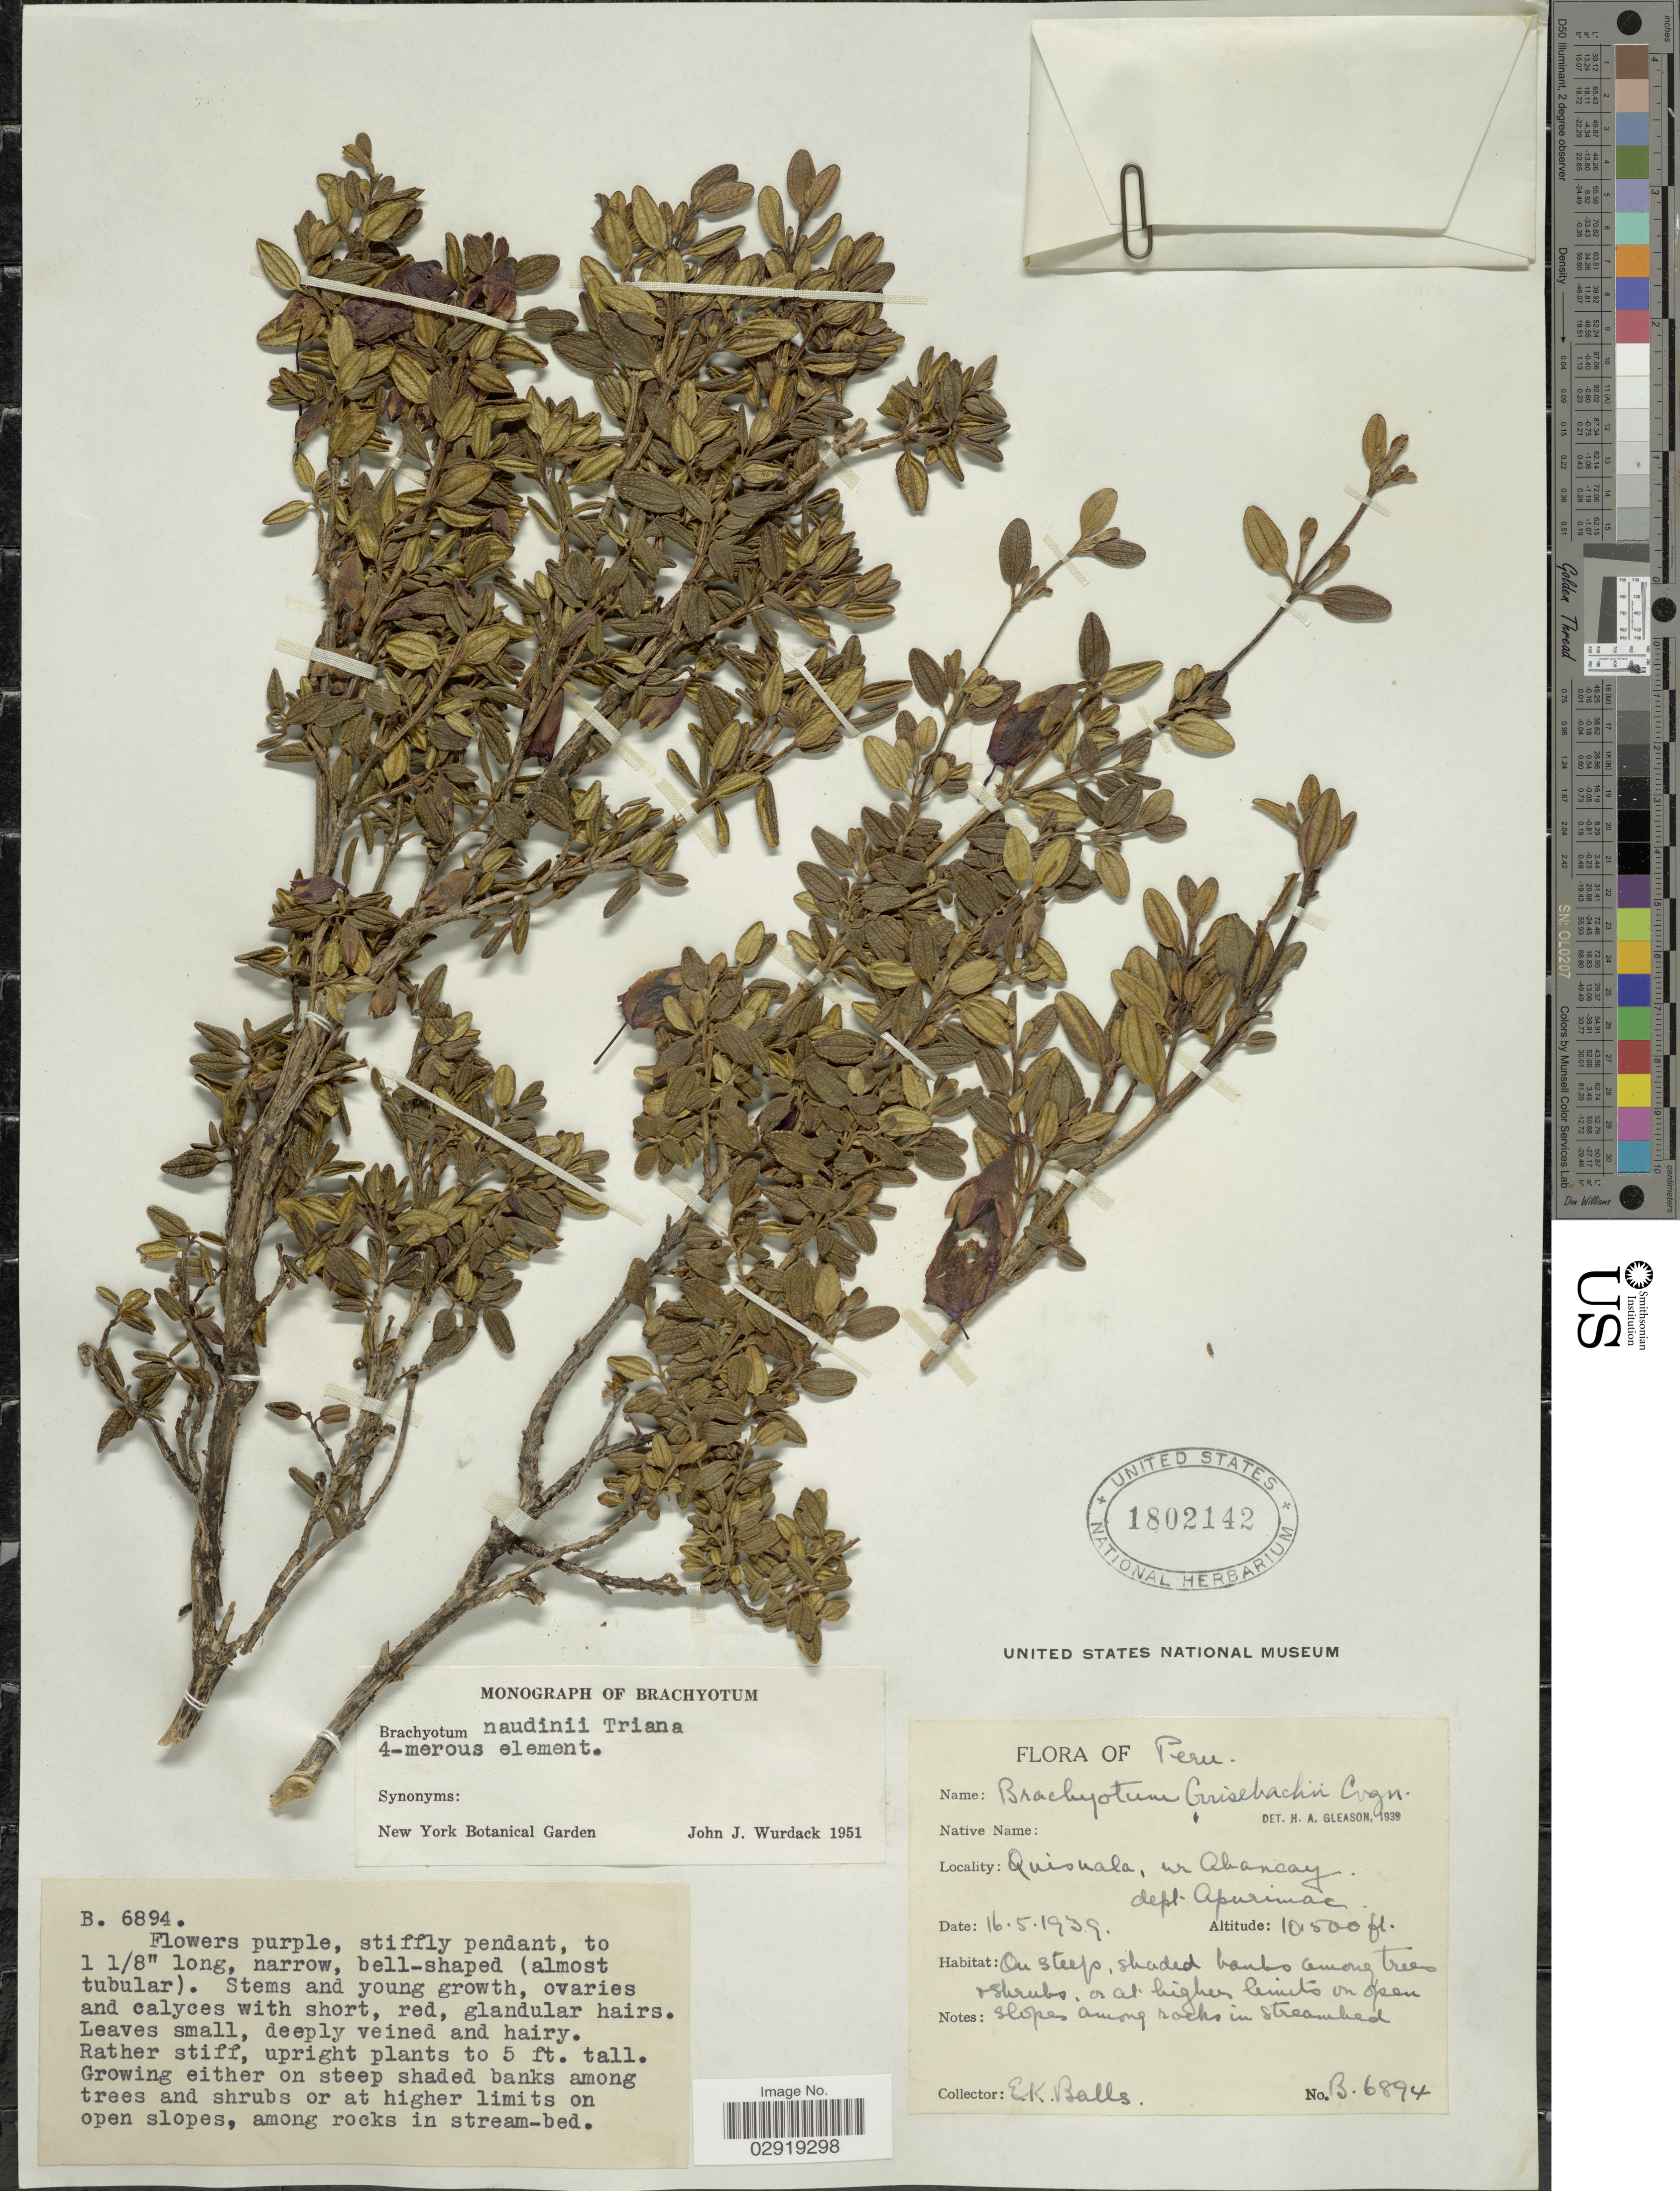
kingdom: Plantae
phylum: Tracheophyta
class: Magnoliopsida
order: Myrtales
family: Melastomataceae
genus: Brachyotum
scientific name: Brachyotum naudinii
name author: Triana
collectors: E. K. Balls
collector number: B6894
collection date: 1939-05-16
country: Peru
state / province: Apurímac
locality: Quisuala, nr Abancay. Dept. Apurimac.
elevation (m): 3200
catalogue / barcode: US 1802142